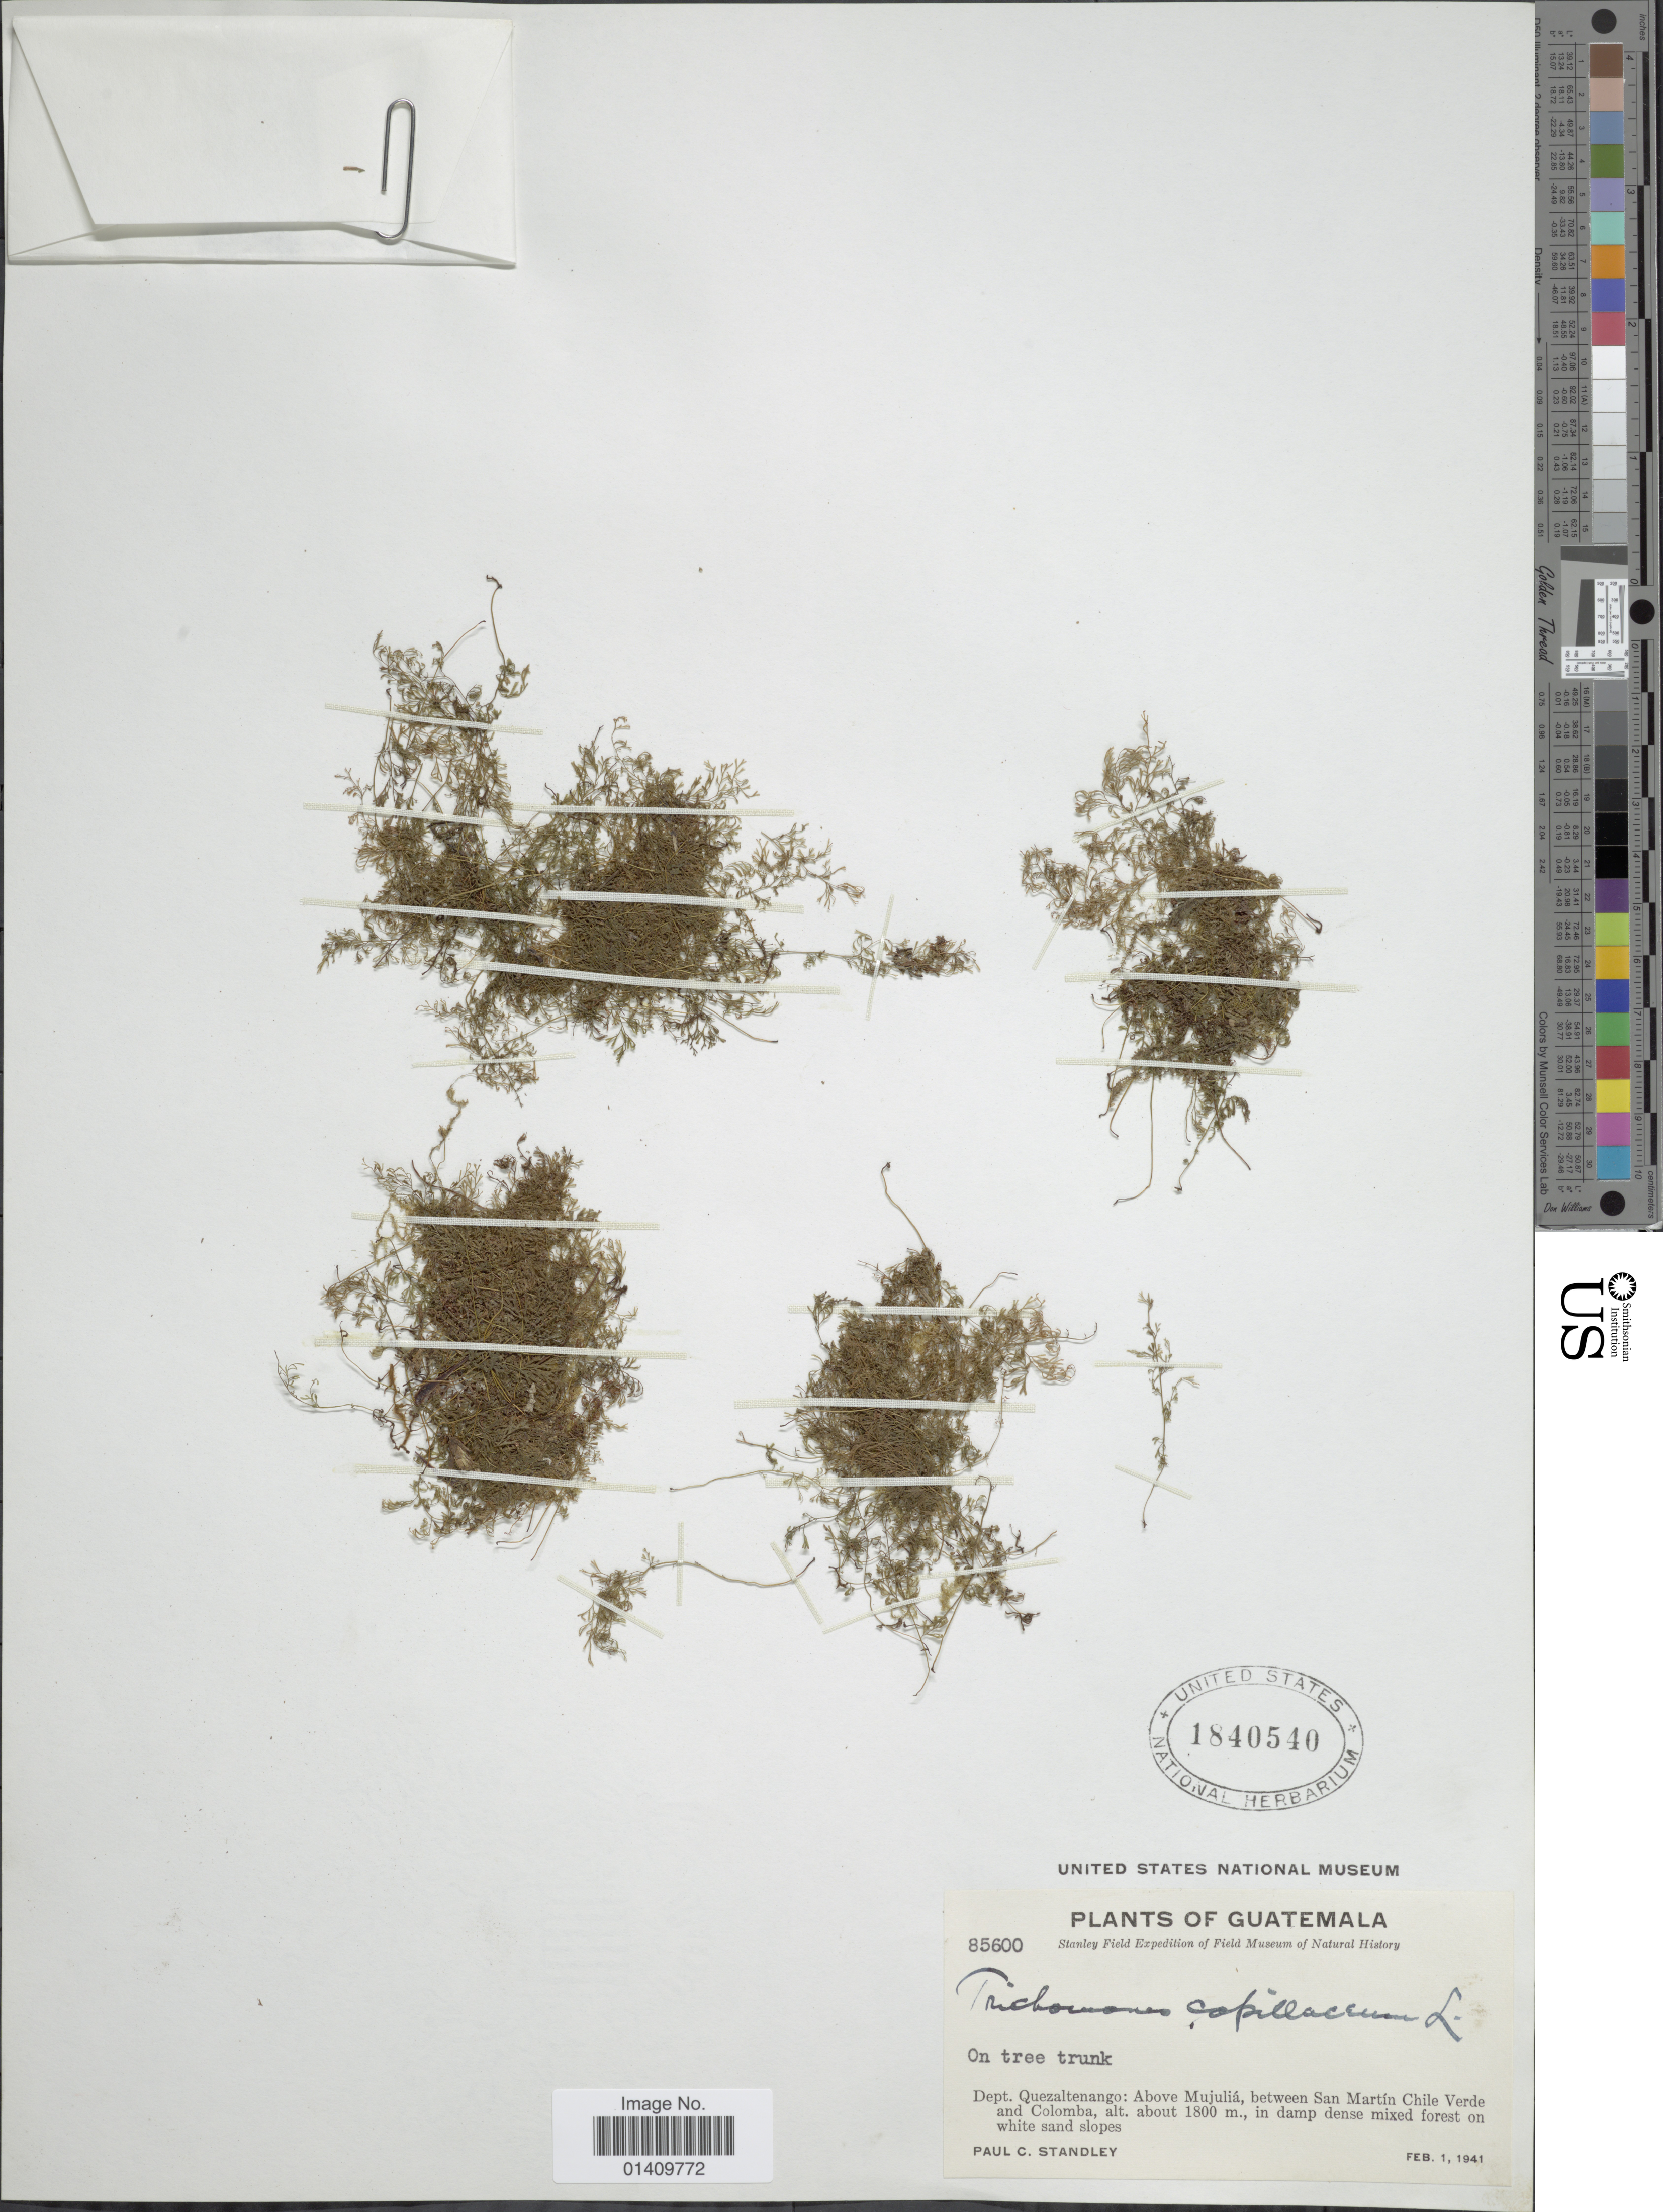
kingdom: Plantae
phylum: Tracheophyta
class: Polypodiopsida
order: Hymenophyllales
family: Hymenophyllaceae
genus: Polyphlebium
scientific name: Polyphlebium capillaceum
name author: (L.) Ebihara & Dubuisson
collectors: P. C. Standley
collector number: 85600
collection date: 1941-02-01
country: Guatemala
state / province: Quetzaltenango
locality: Dept. Quezaltenango above Mujulia between San Martin Chile Verde and Colomba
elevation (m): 1800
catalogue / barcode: US 1840540